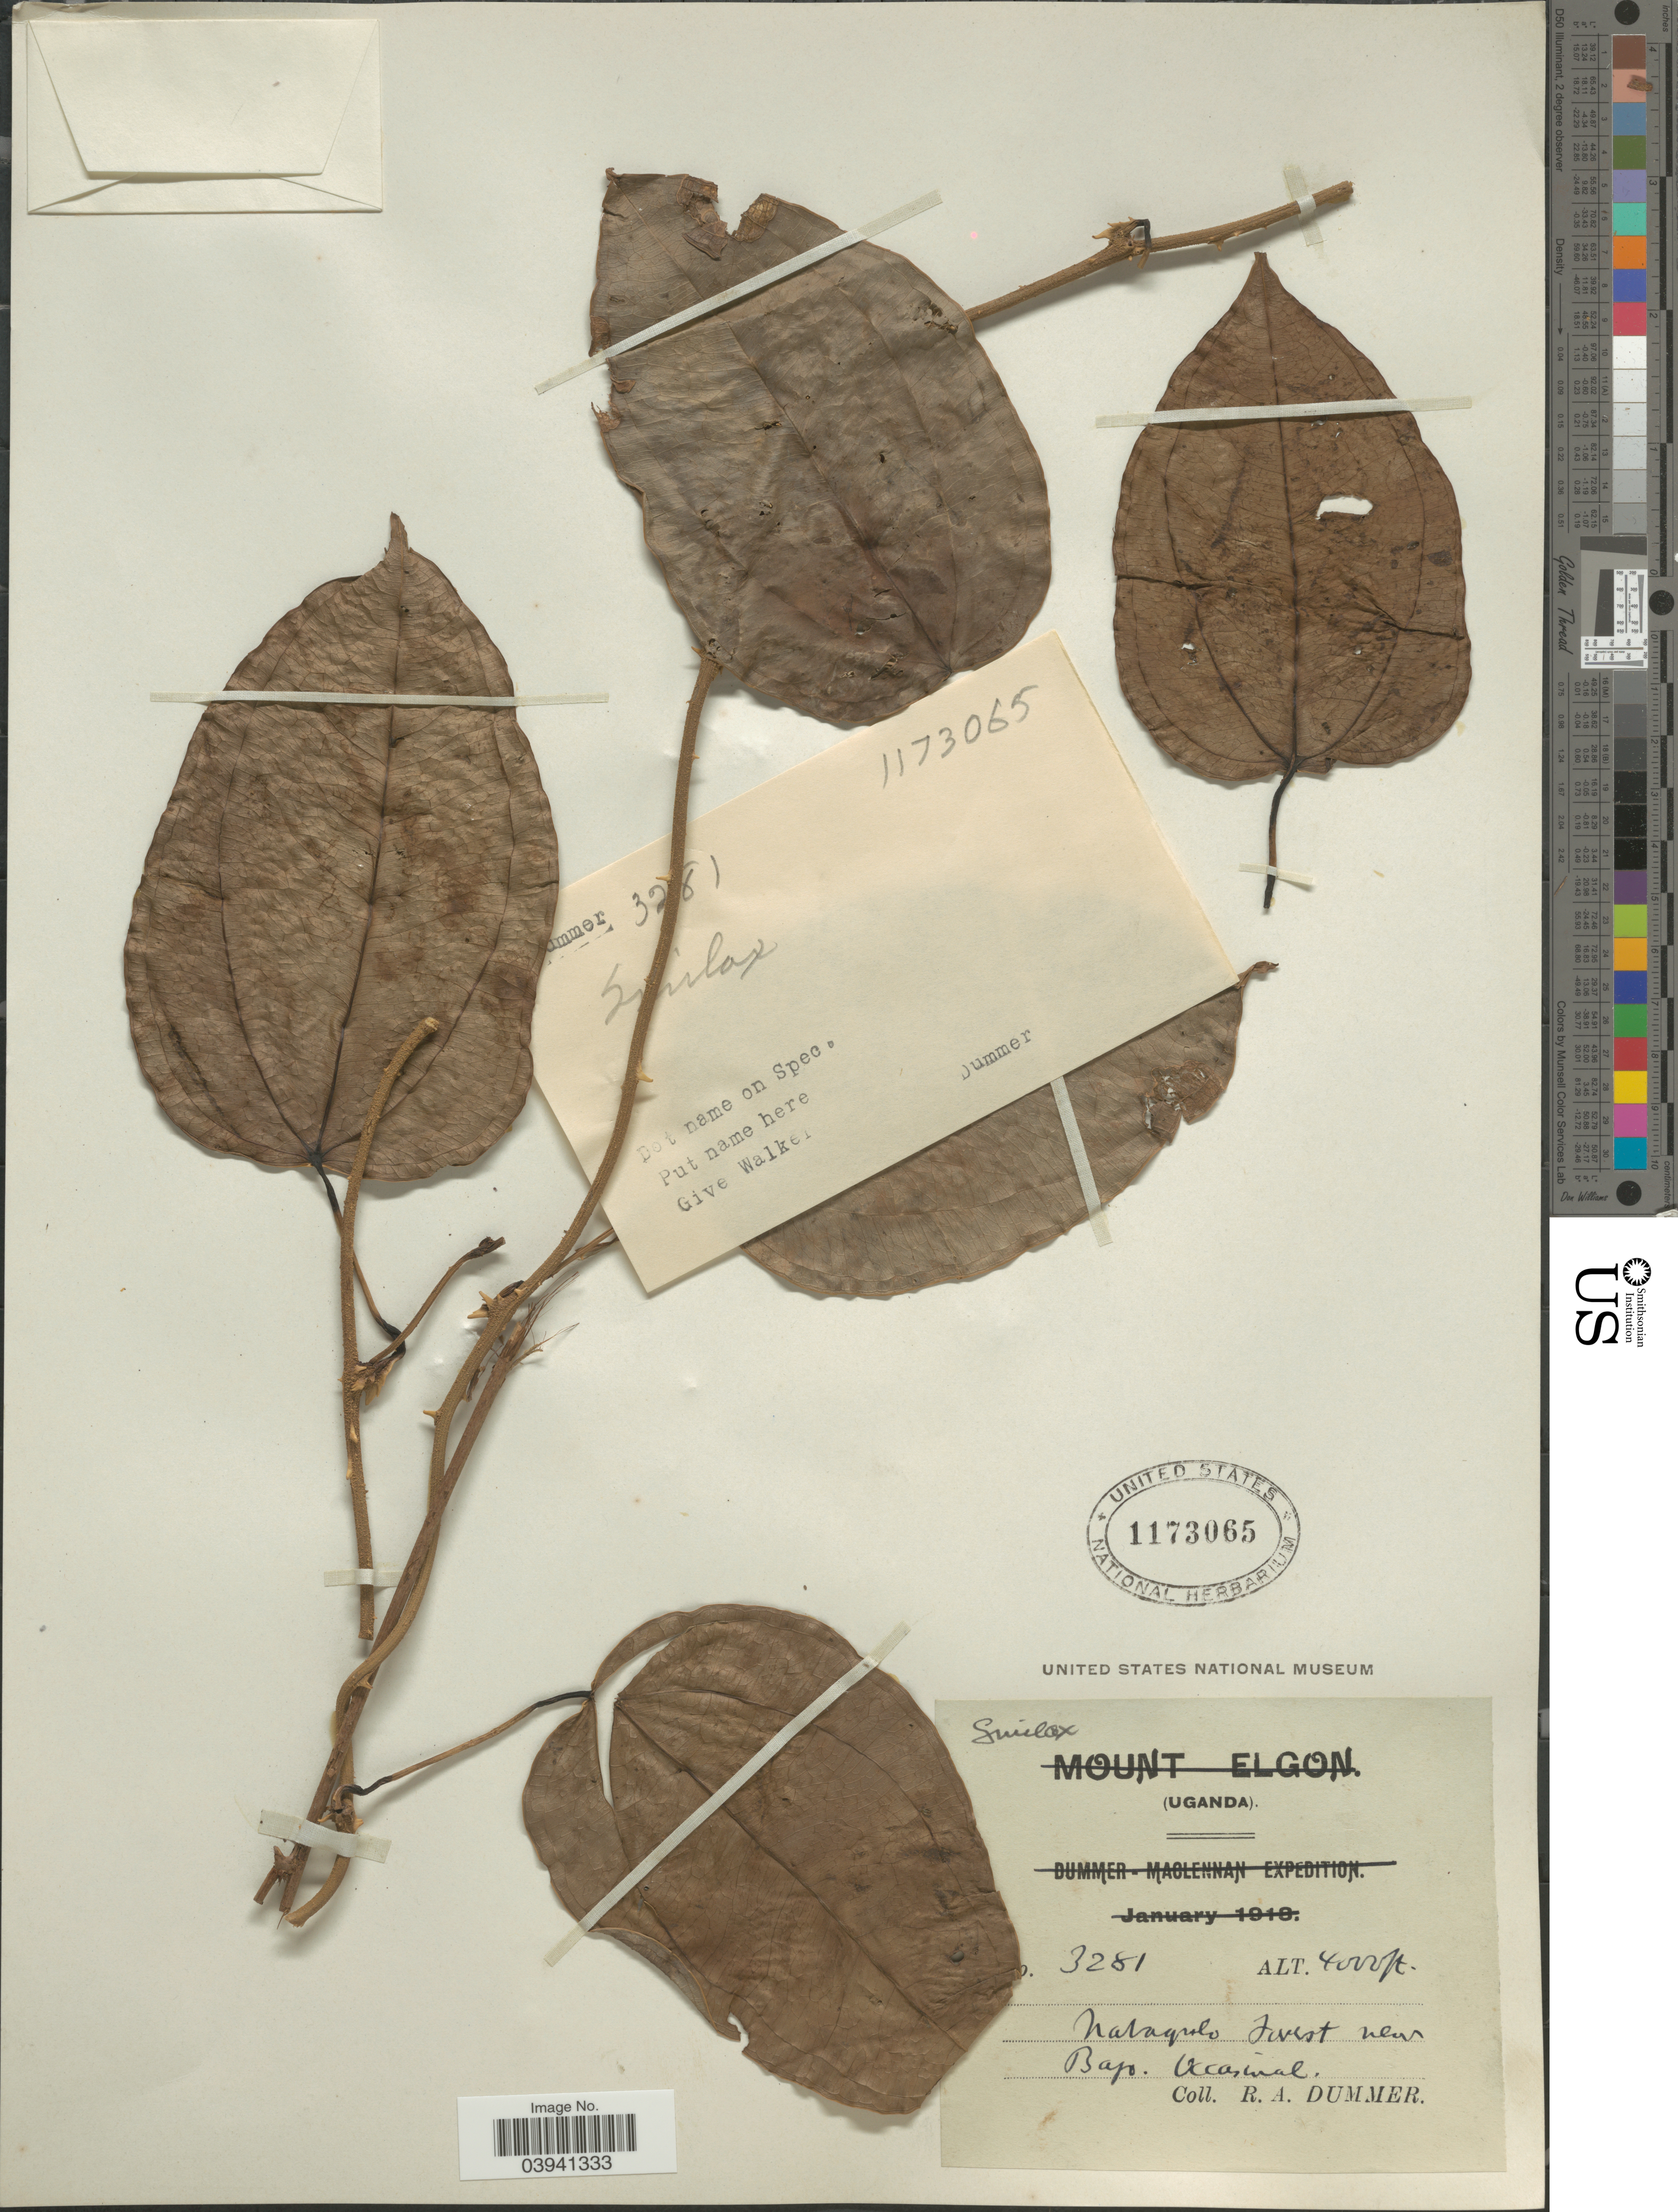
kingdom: Plantae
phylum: Tracheophyta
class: Liliopsida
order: Liliales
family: Smilacaceae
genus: Smilax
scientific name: Smilax sp.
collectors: R. Dümmer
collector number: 3281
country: Uganda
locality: Natagulo. Forest near Bajo Occasional.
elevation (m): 1219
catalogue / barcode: US 1173065